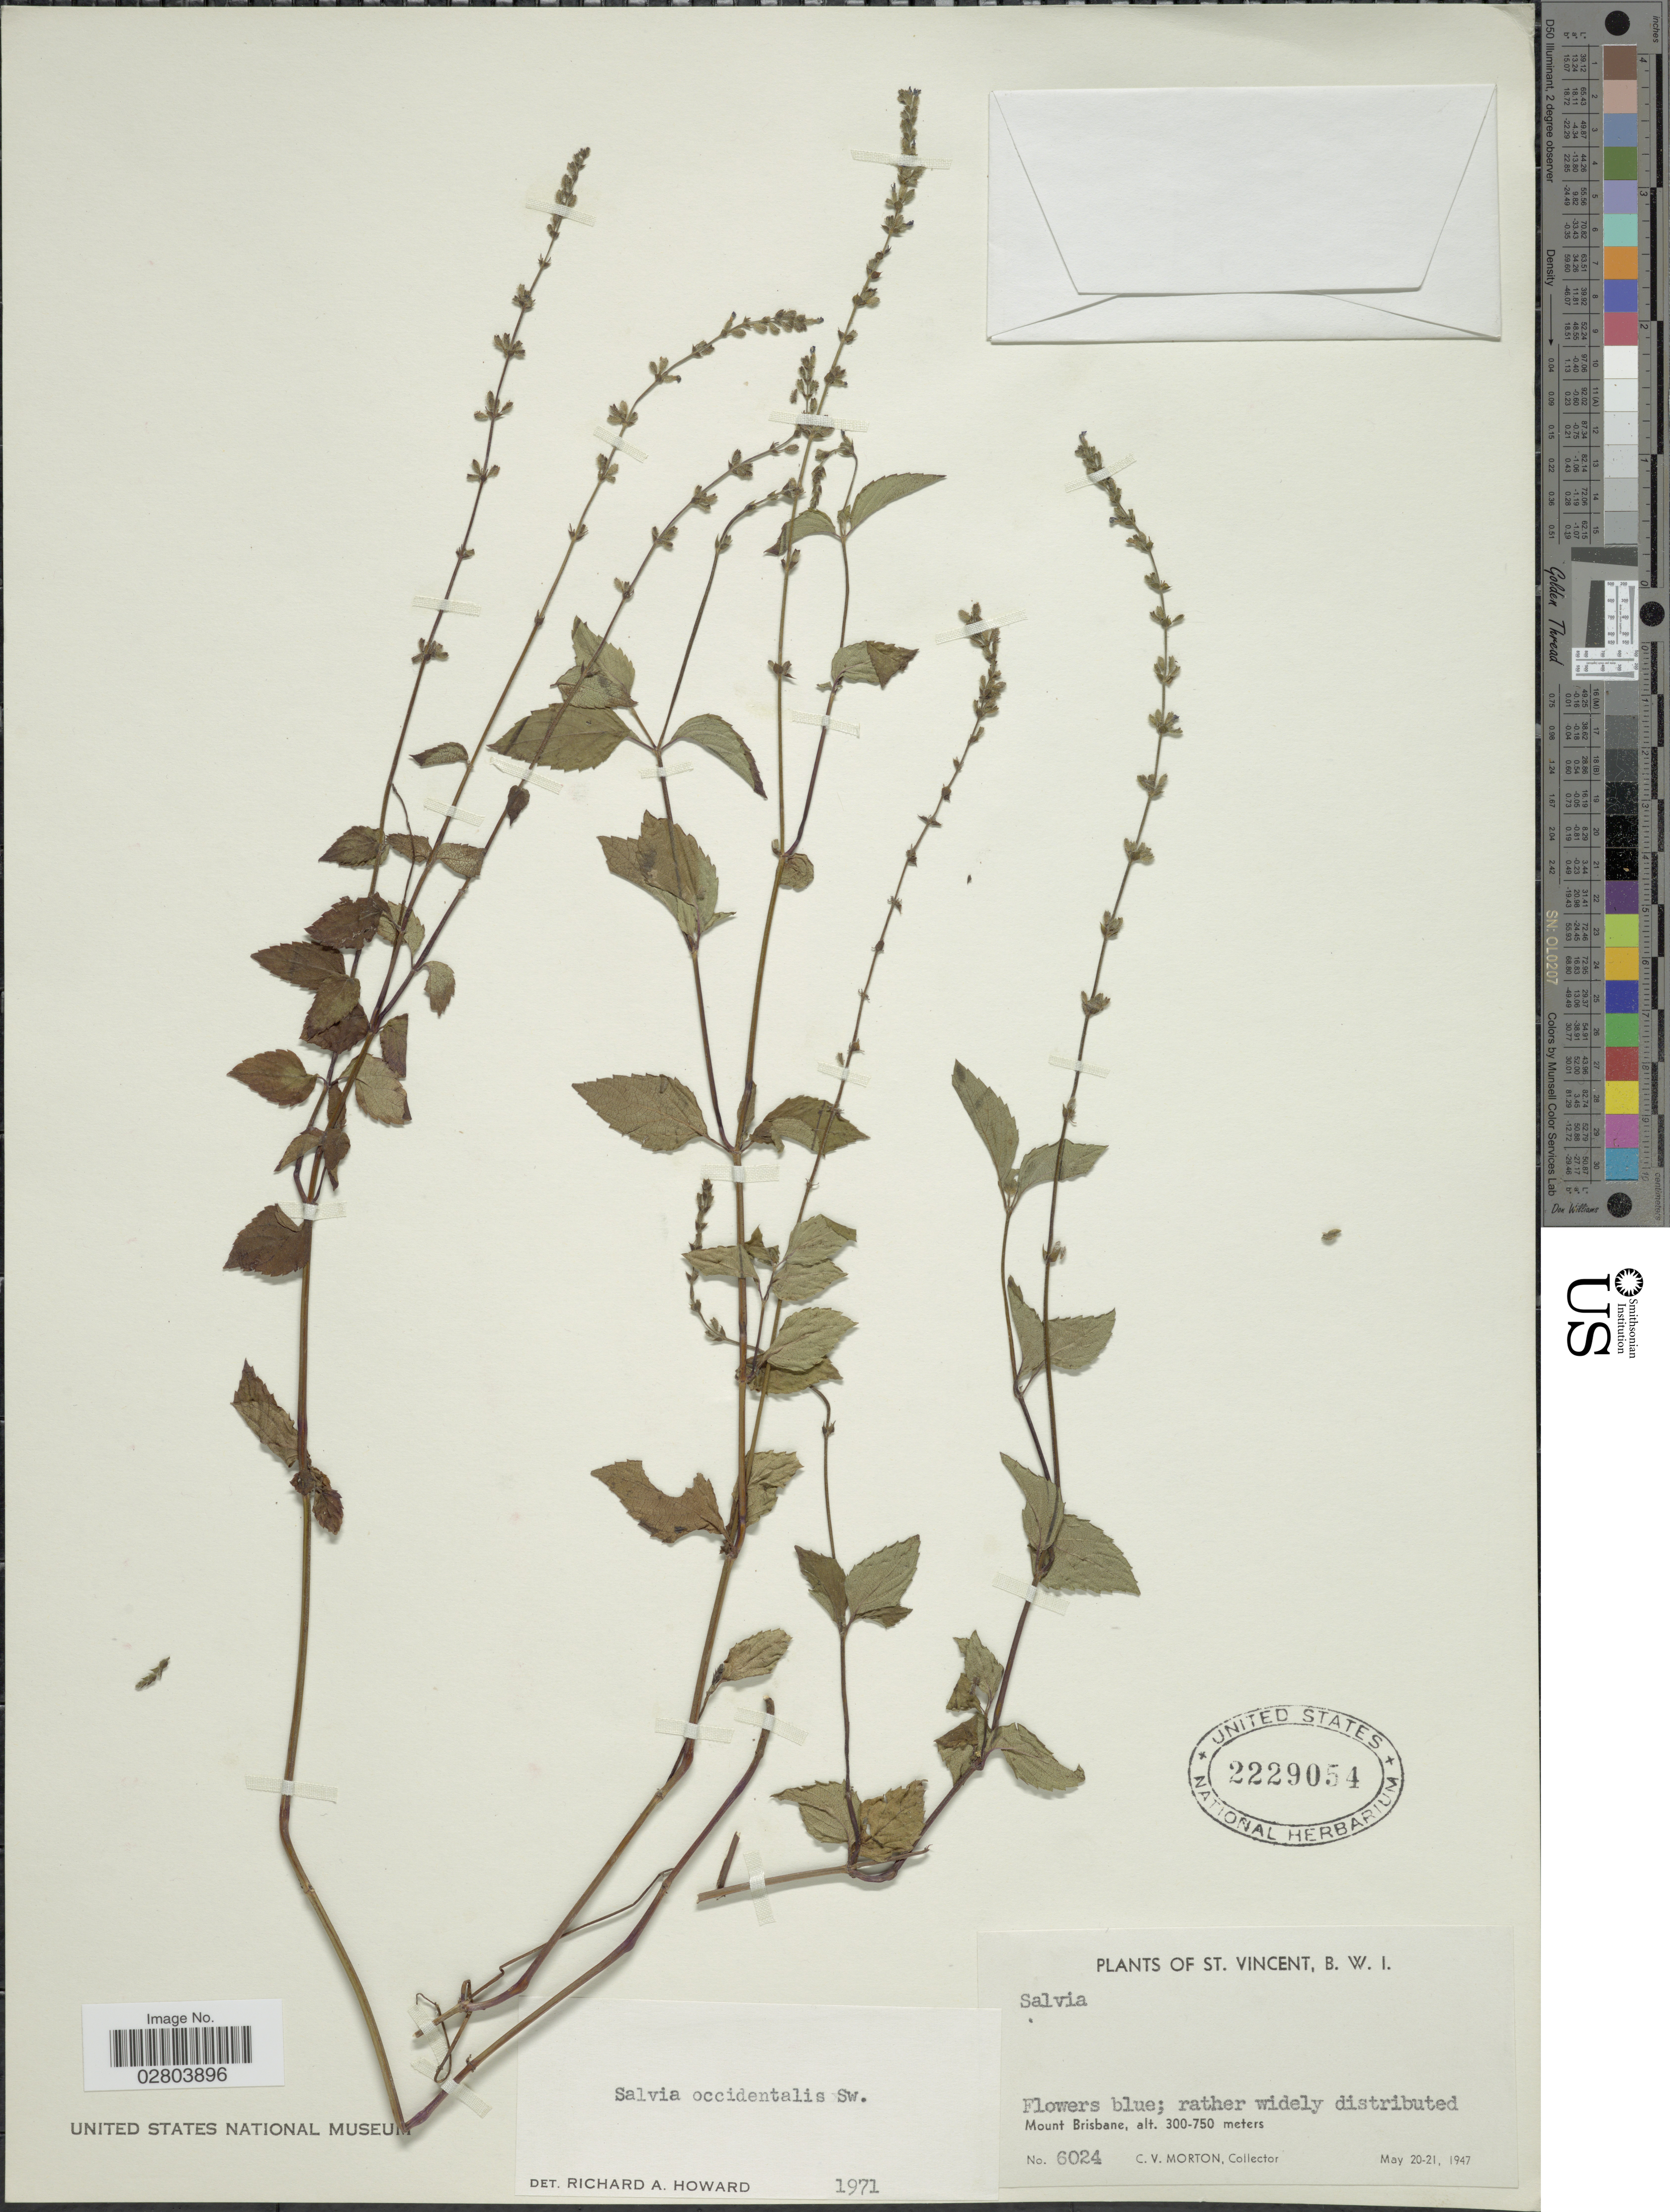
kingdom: Plantae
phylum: Tracheophyta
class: Magnoliopsida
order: Lamiales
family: Lamiaceae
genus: Salvia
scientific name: Salvia occidentalis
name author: Sw.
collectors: C. V. Morton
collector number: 6024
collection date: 1947-05-20/1947-05-21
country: St. Vincent - Grenadines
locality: St. Vincent, B. W. I. Mount Brisbane.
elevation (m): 300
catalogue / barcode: US 2229054